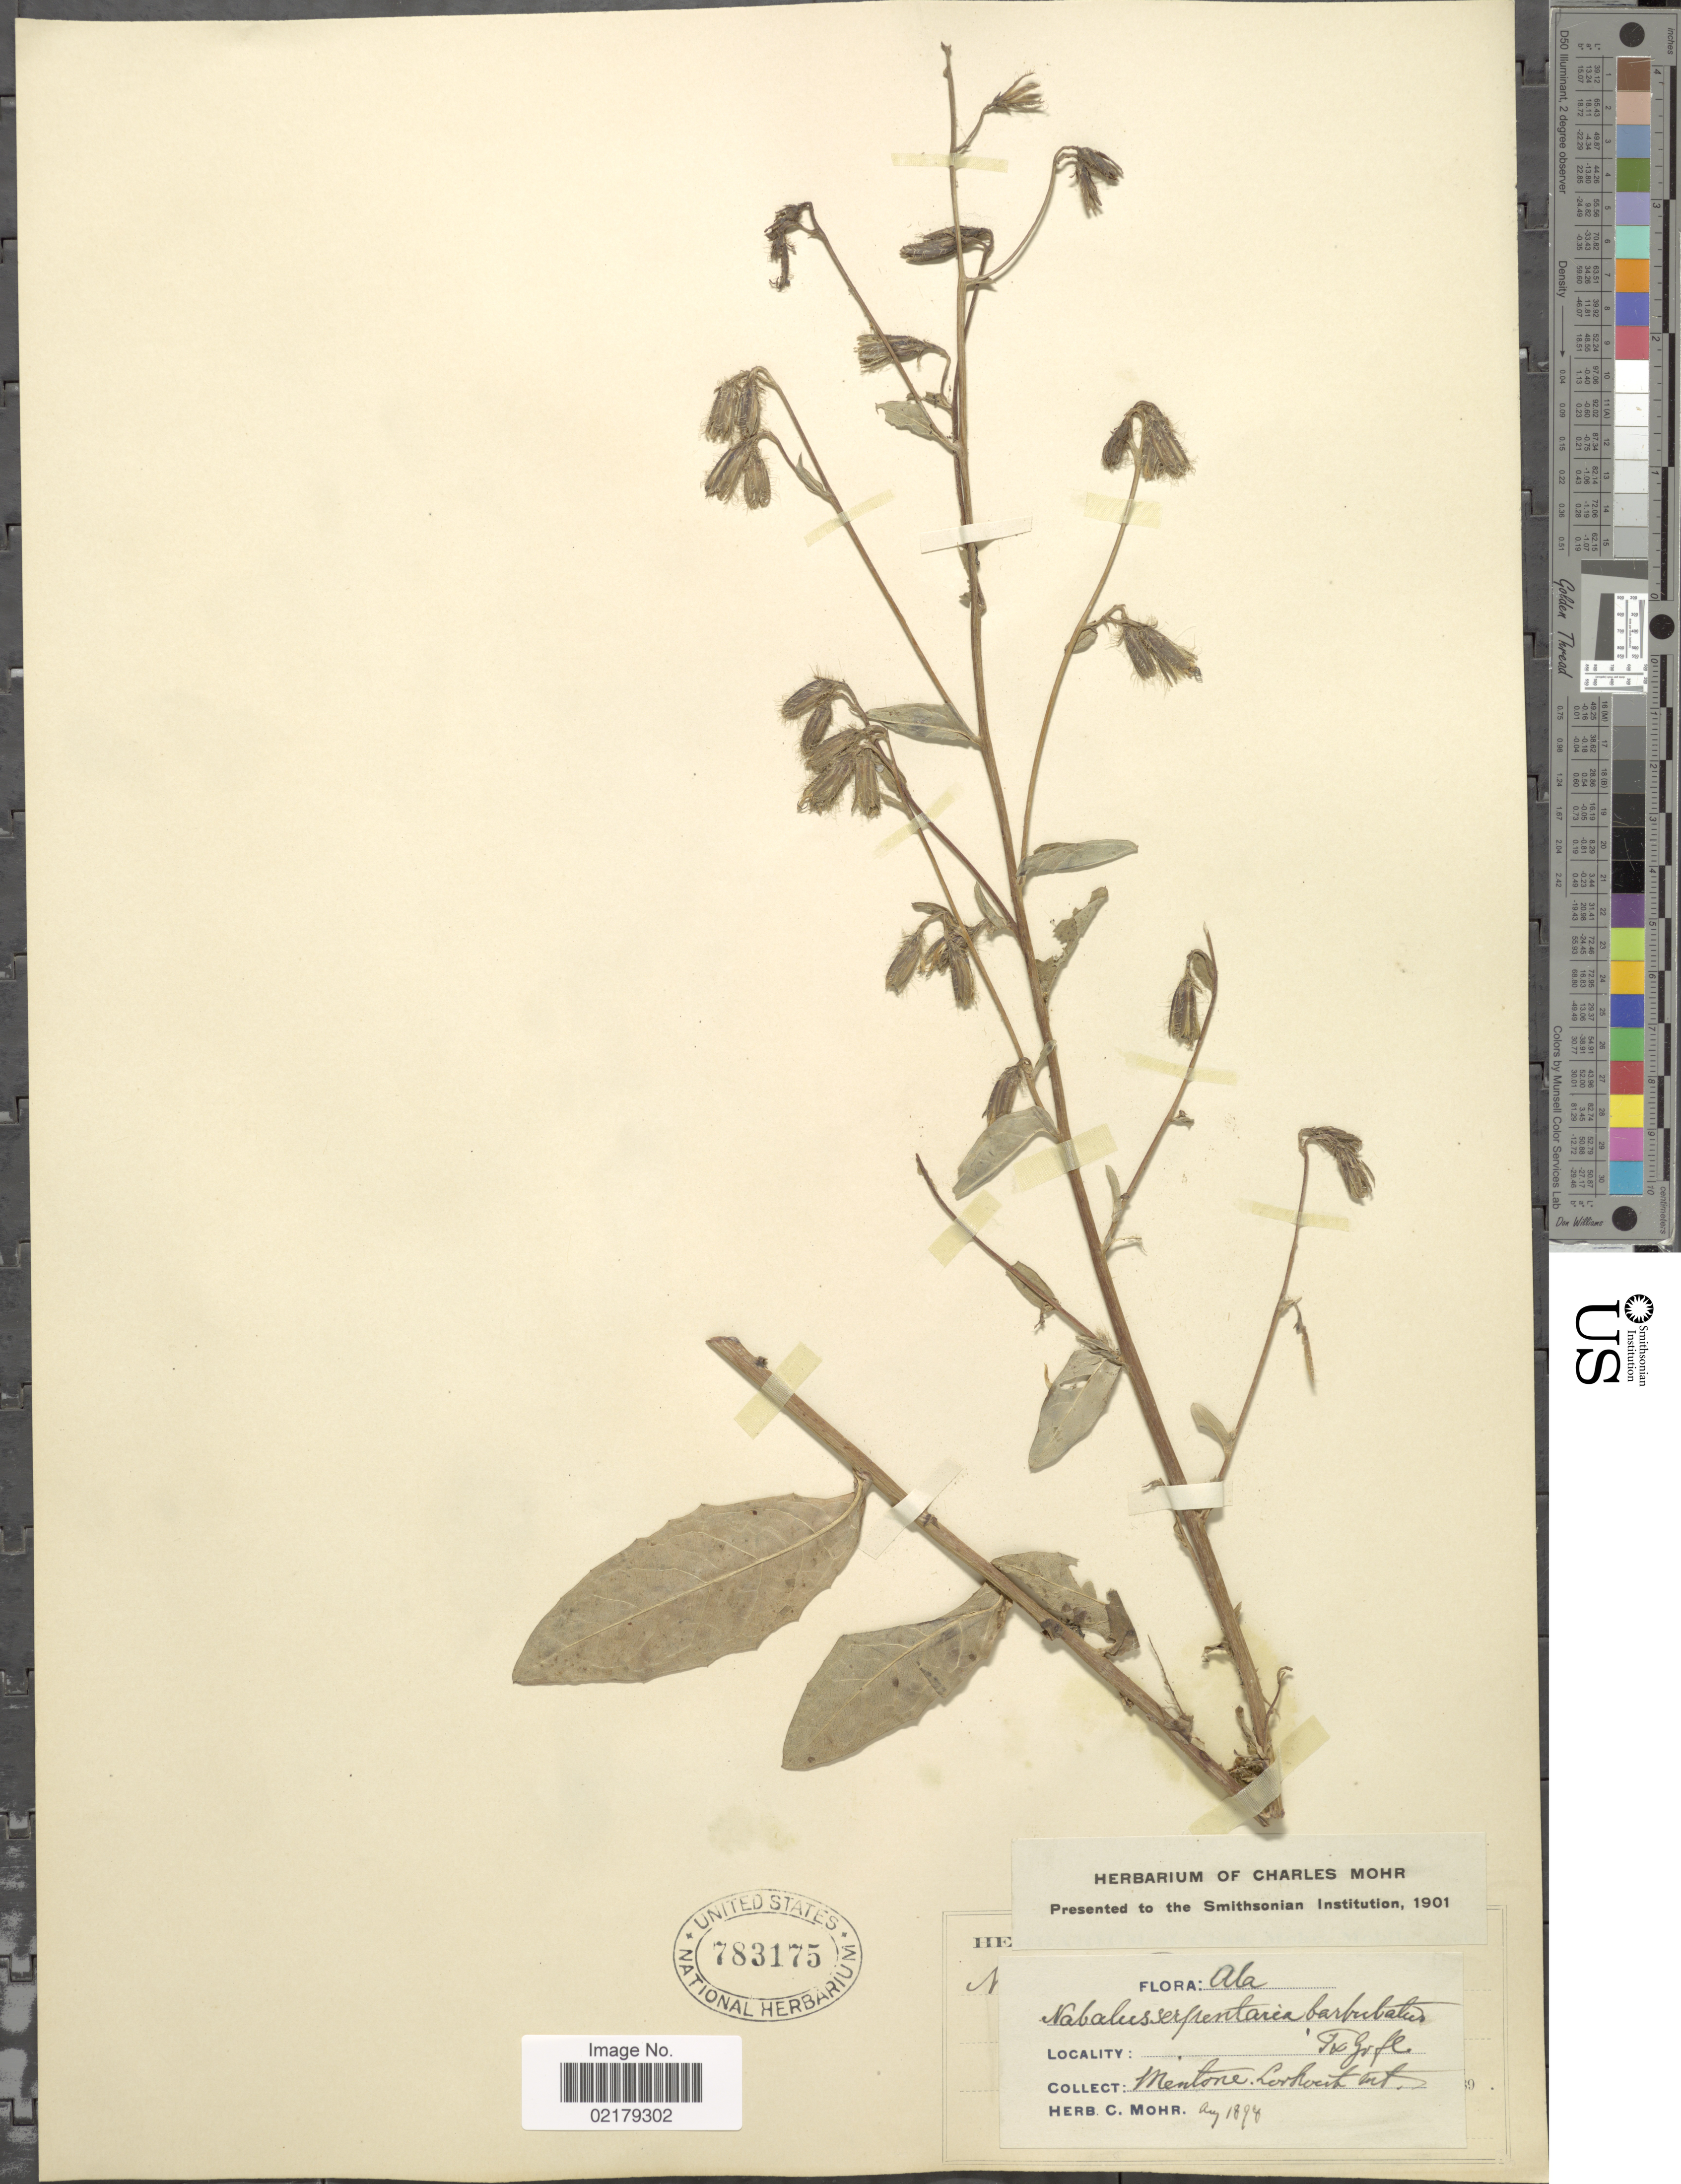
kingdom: Plantae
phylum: Tracheophyta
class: Magnoliopsida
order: Asterales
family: Asteraceae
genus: Nabalus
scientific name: Nabalus serpentarius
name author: (Pursh) Hook.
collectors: ex herb. C. Mohr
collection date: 1898-08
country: United States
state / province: Alabama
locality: Mentone, Lookout Mt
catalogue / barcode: US 783175